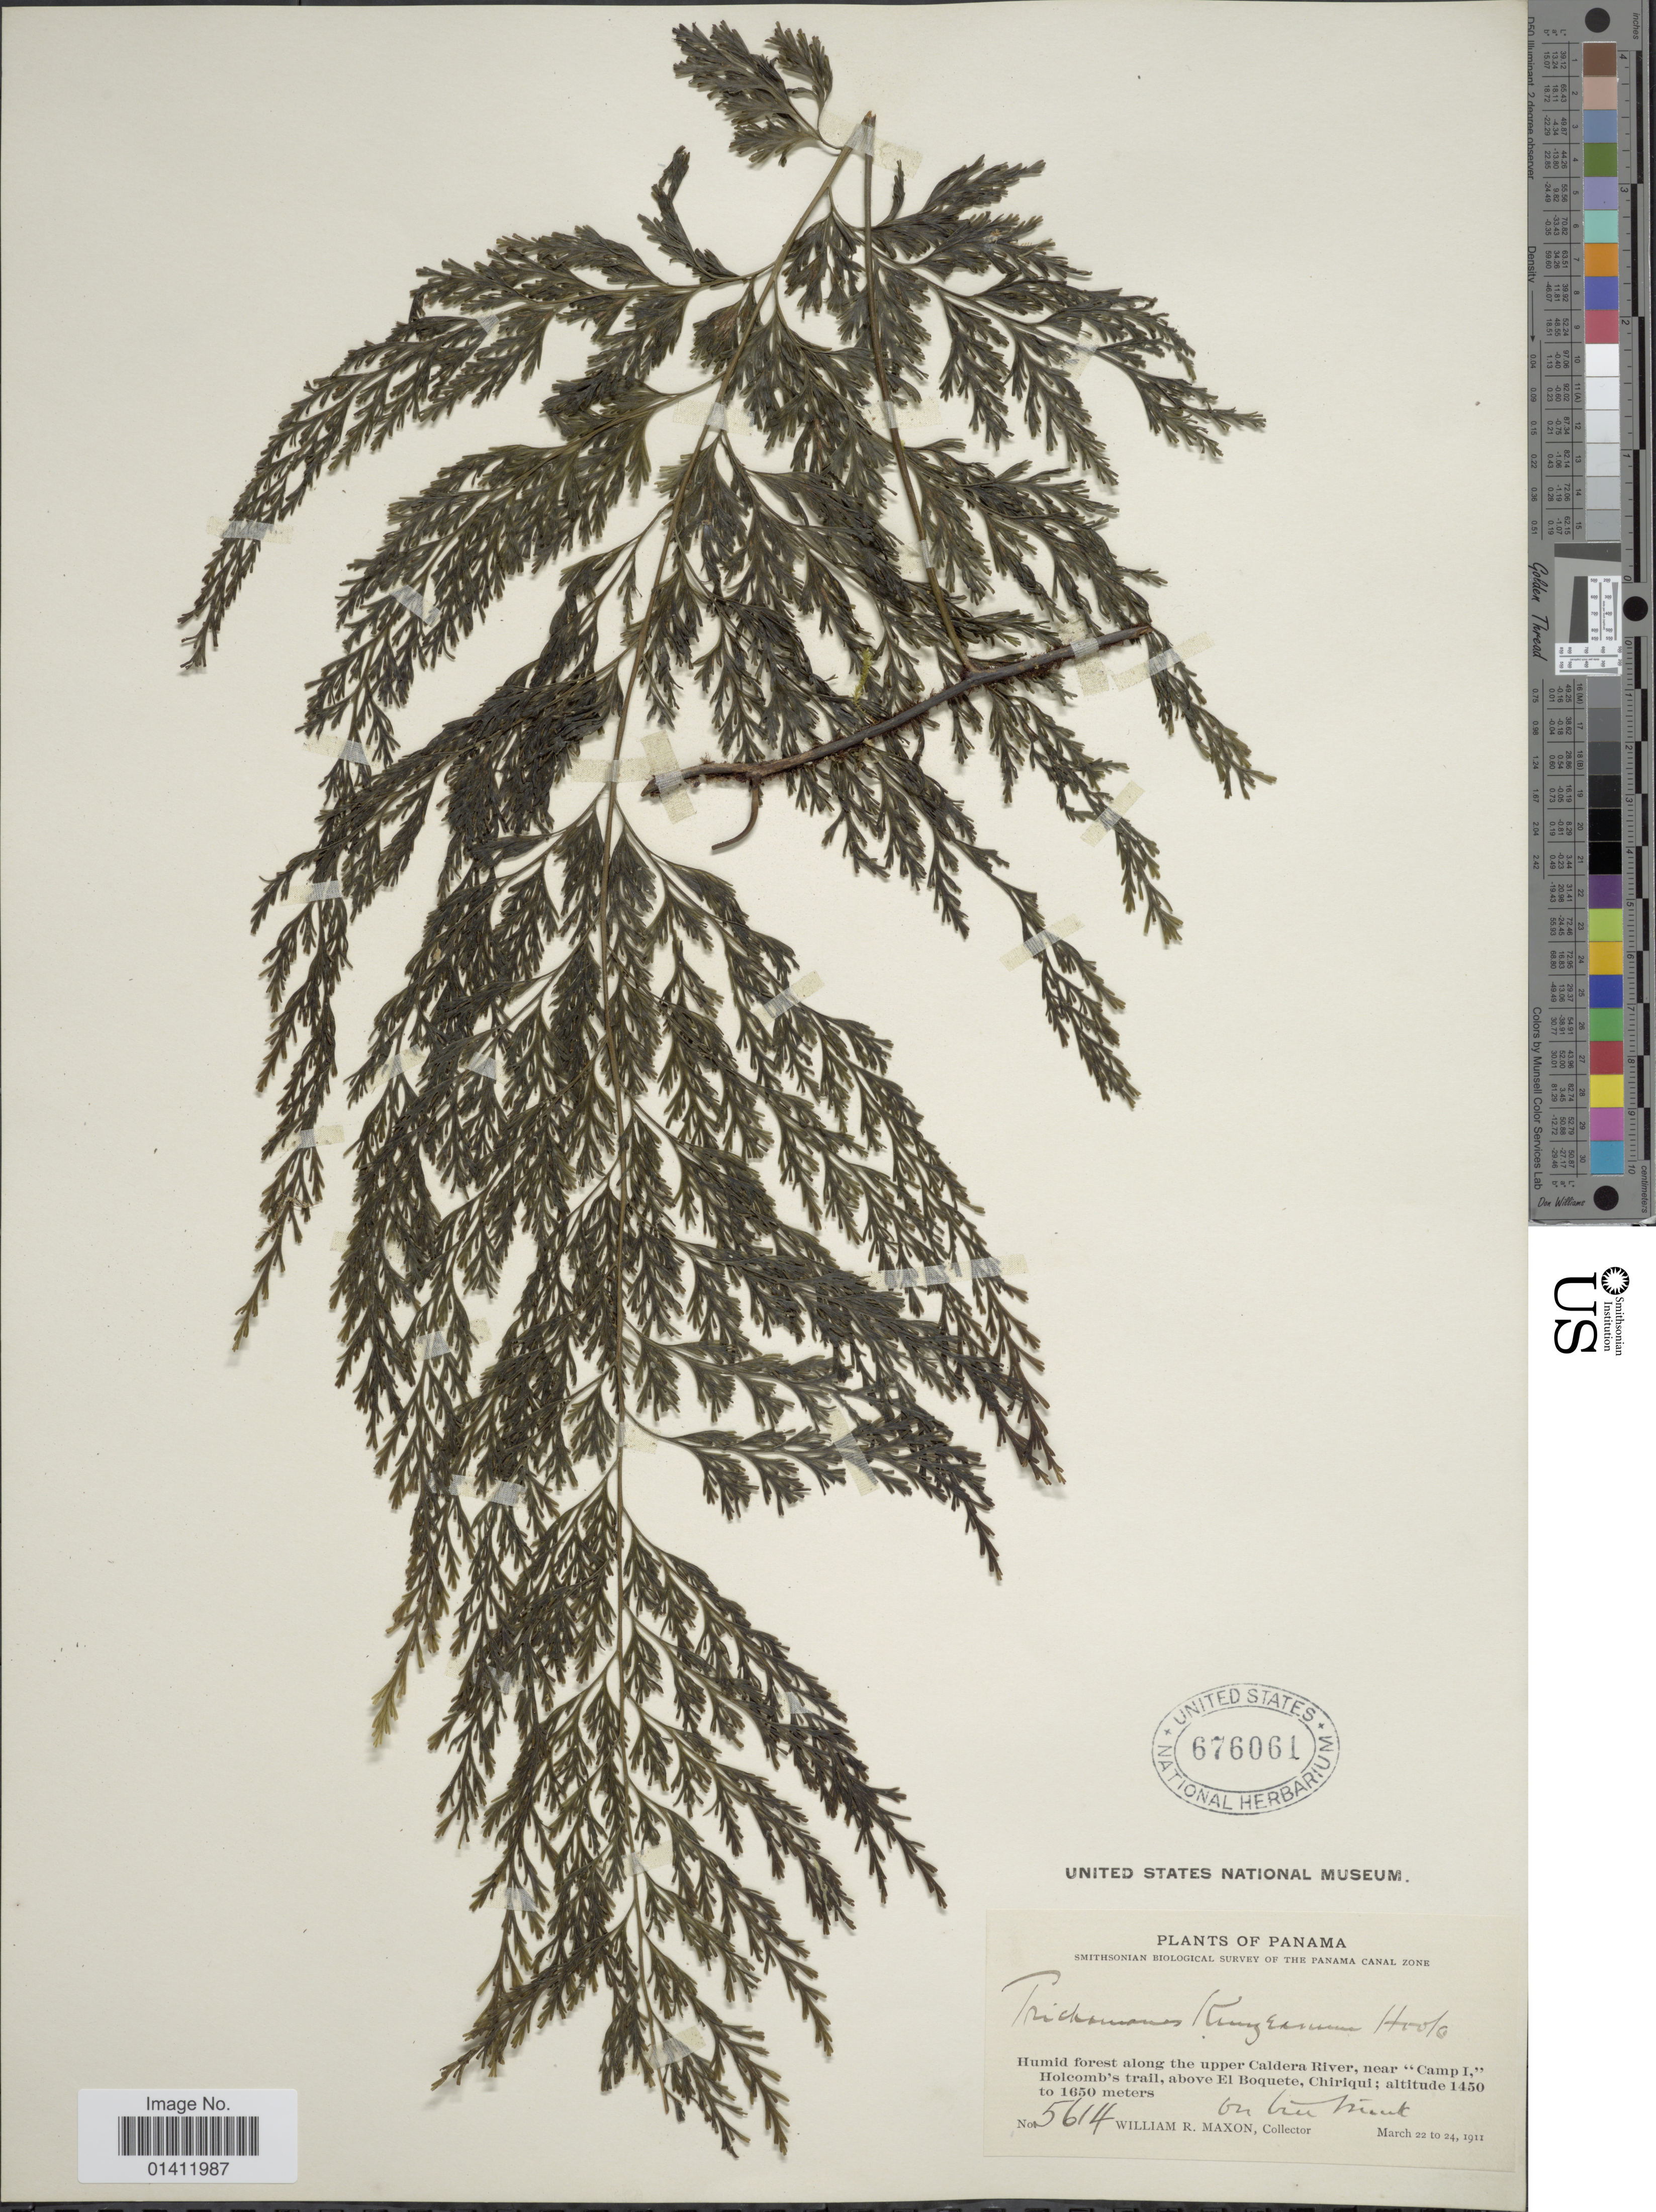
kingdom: Plantae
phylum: Tracheophyta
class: Polypodiopsida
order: Hymenophyllales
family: Hymenophyllaceae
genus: Vandenboschia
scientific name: Vandenboschia radicans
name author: (Sw.) Copel.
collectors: W. R. Maxon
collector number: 5614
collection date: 1911-03-22/1911-03-24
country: Panama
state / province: Chiriqui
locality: Humid forest along the upper Caldera River, near 'Camp 1,' Holcomb's trail, above El Boquete.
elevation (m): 1450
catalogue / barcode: US 676061